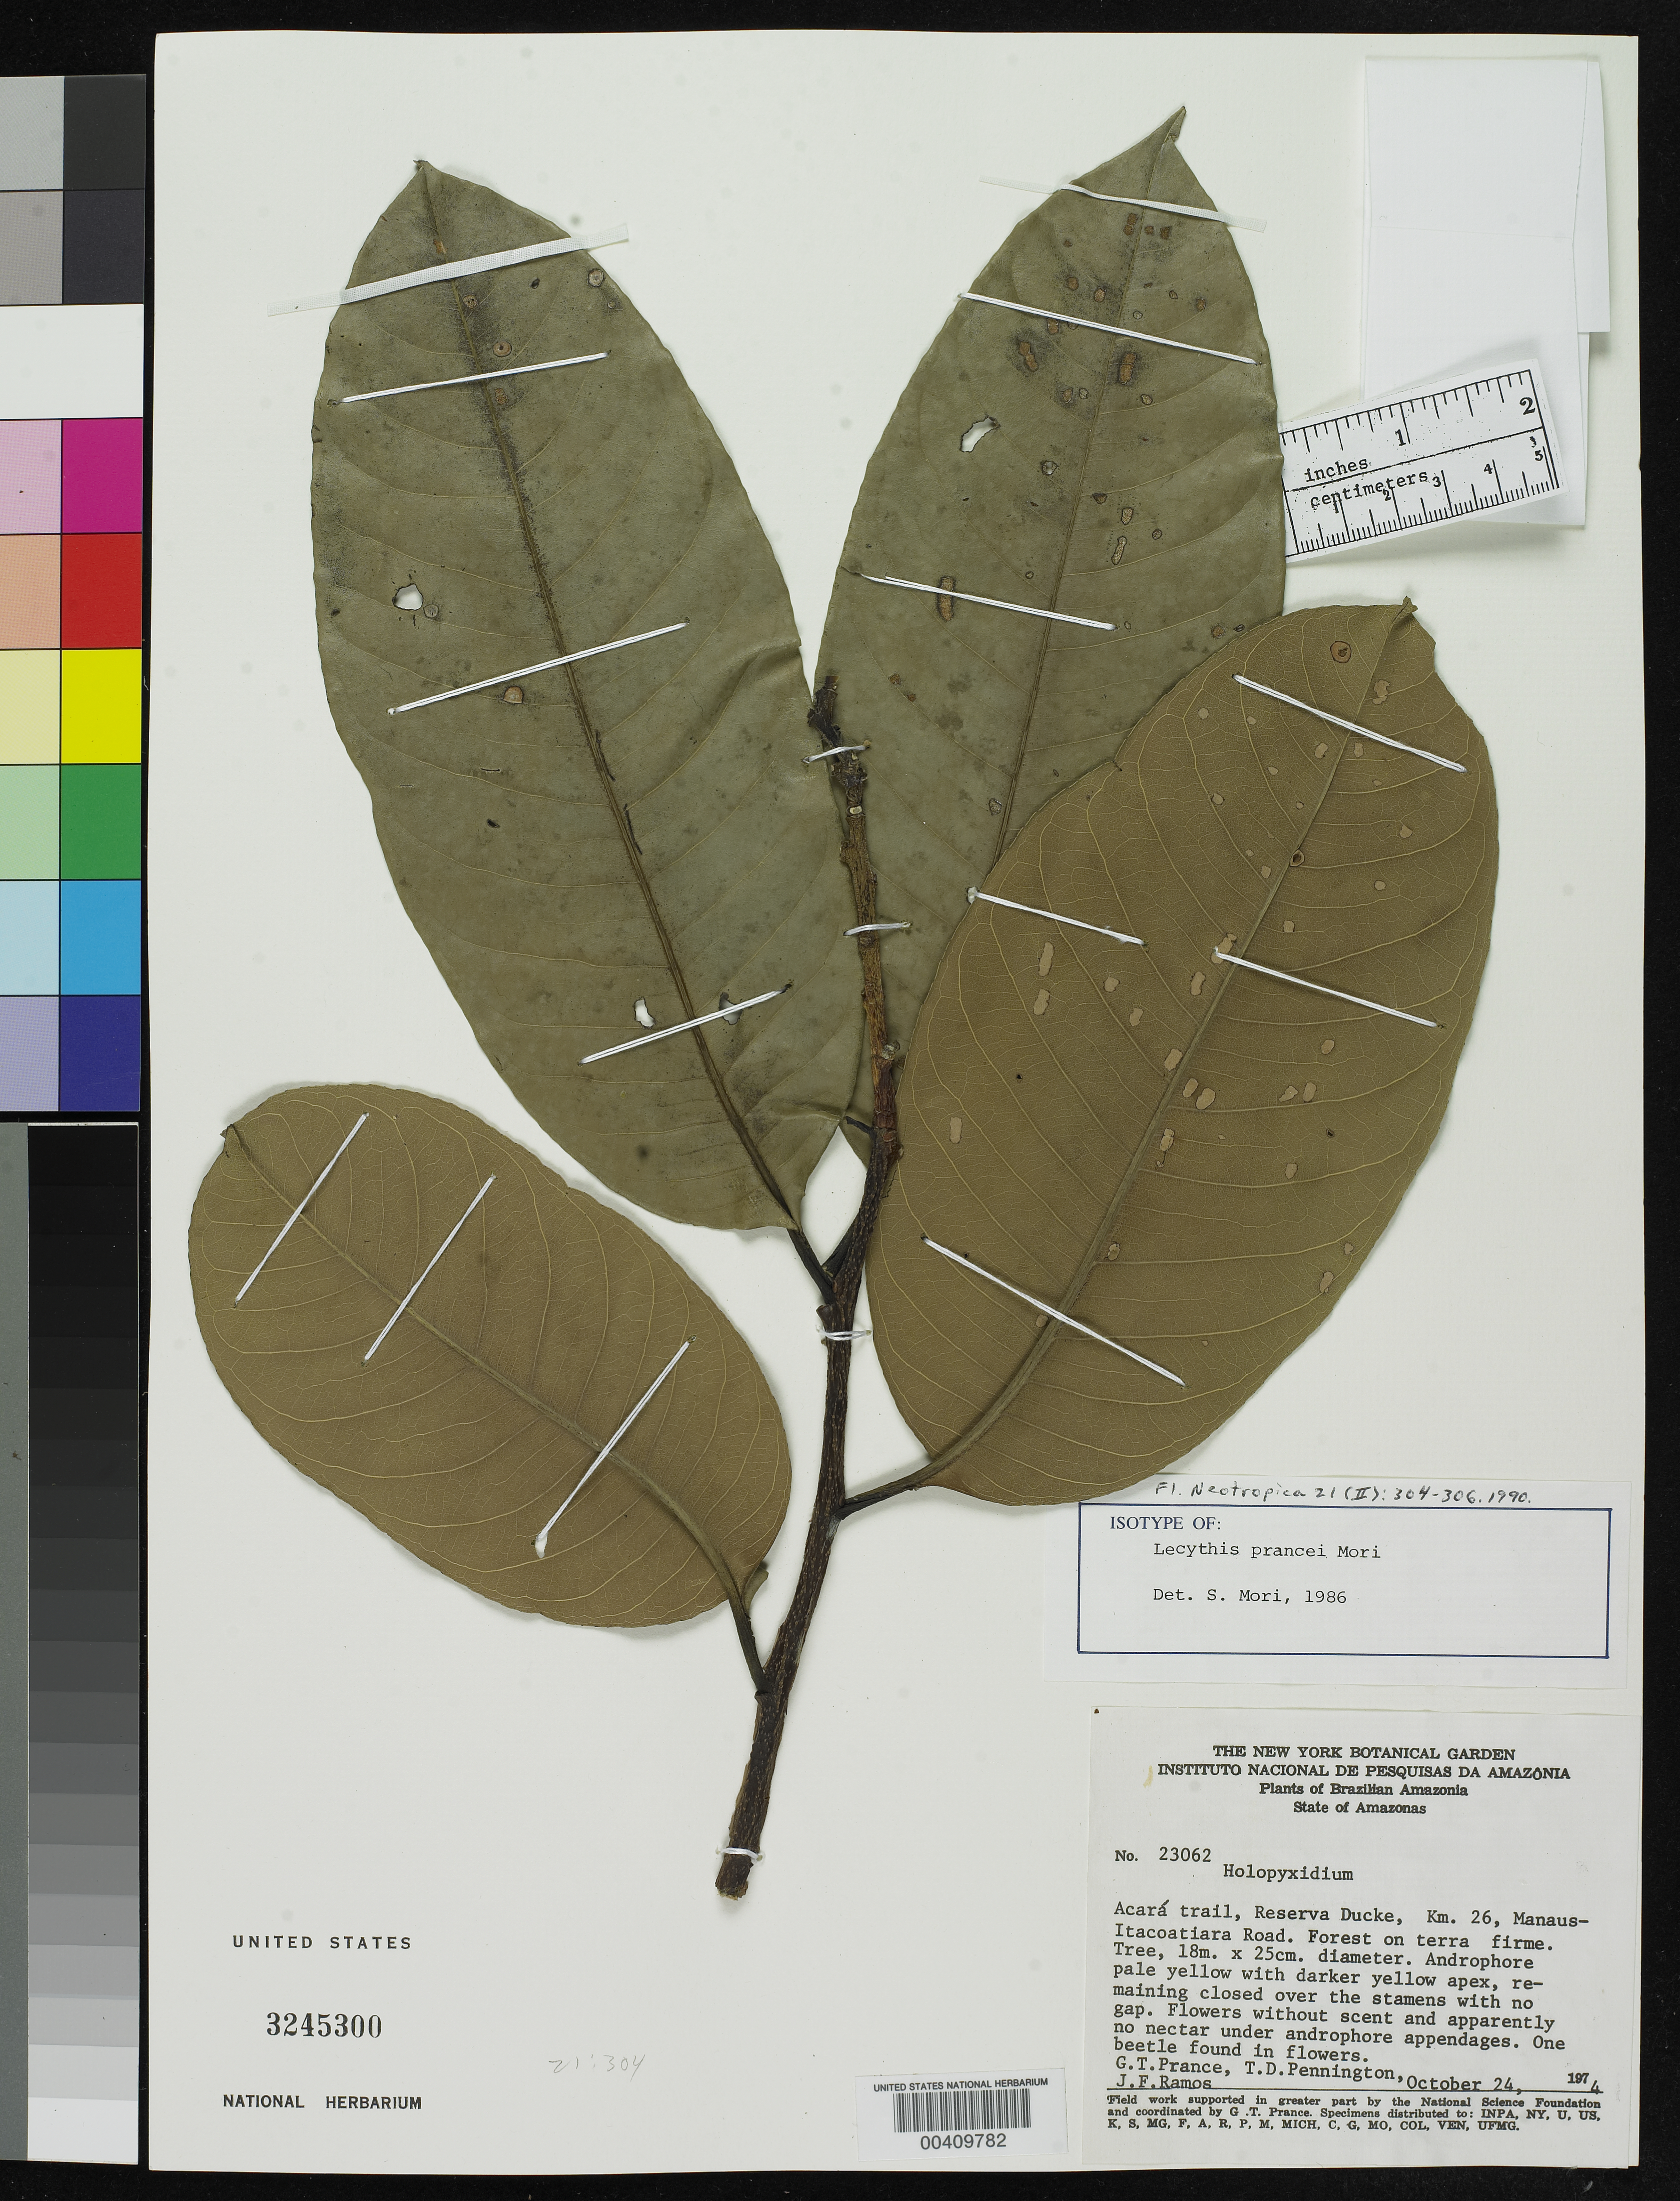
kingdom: Plantae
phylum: Tracheophyta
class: Magnoliopsida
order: Ericales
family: Lecythidaceae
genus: Lecythis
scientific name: Lecythis prancei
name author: S.A. Mori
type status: Isotype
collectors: G. T. Prance, T. D. Pennington & J. F. Ramos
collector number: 23062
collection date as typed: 24 Oct 1974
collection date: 1974-10-24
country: Brazil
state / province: Amazonas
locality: Acara Trail, Reserva Ducke, km 26, Manaus-Itacoatiara road.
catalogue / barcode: US 3245300